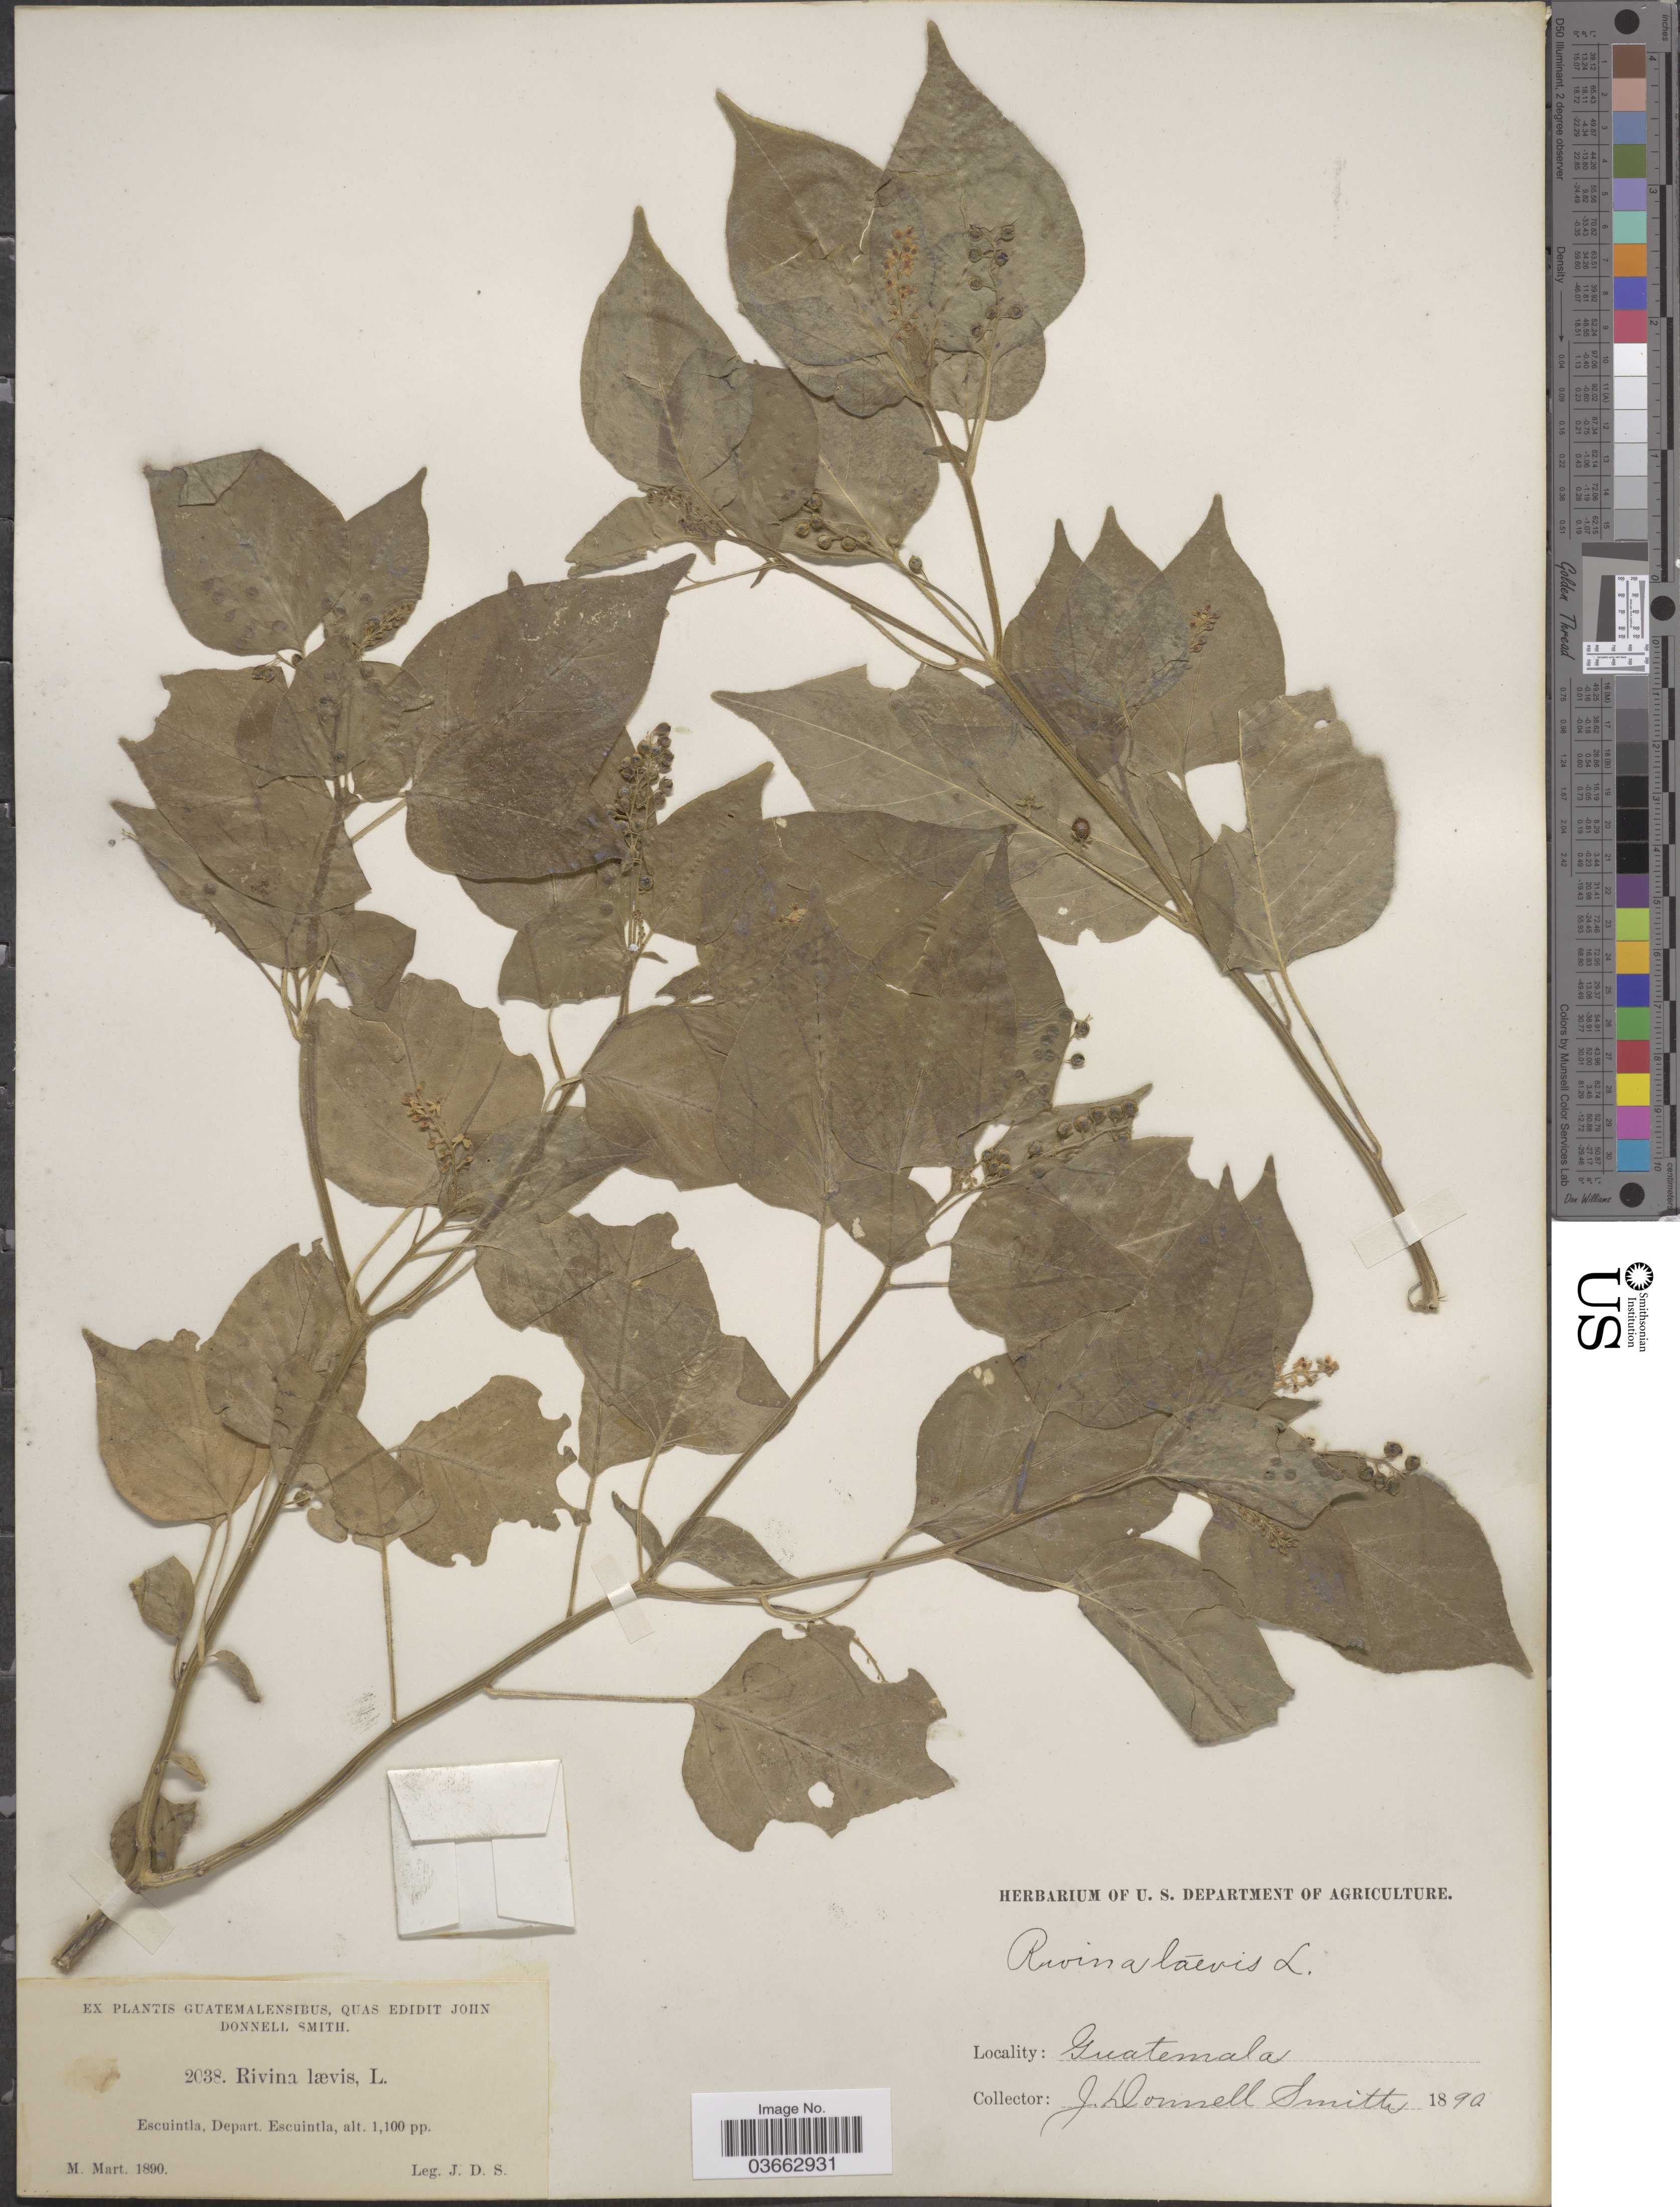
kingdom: Plantae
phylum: Tracheophyta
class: Magnoliopsida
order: Caryophyllales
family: Phytolaccaceae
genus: Rivina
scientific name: Rivina humilis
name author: L.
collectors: J. Donnell Smith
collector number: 2038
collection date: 1890-03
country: Guatemala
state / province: Escuintla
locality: Depart. Escuintla.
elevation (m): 335